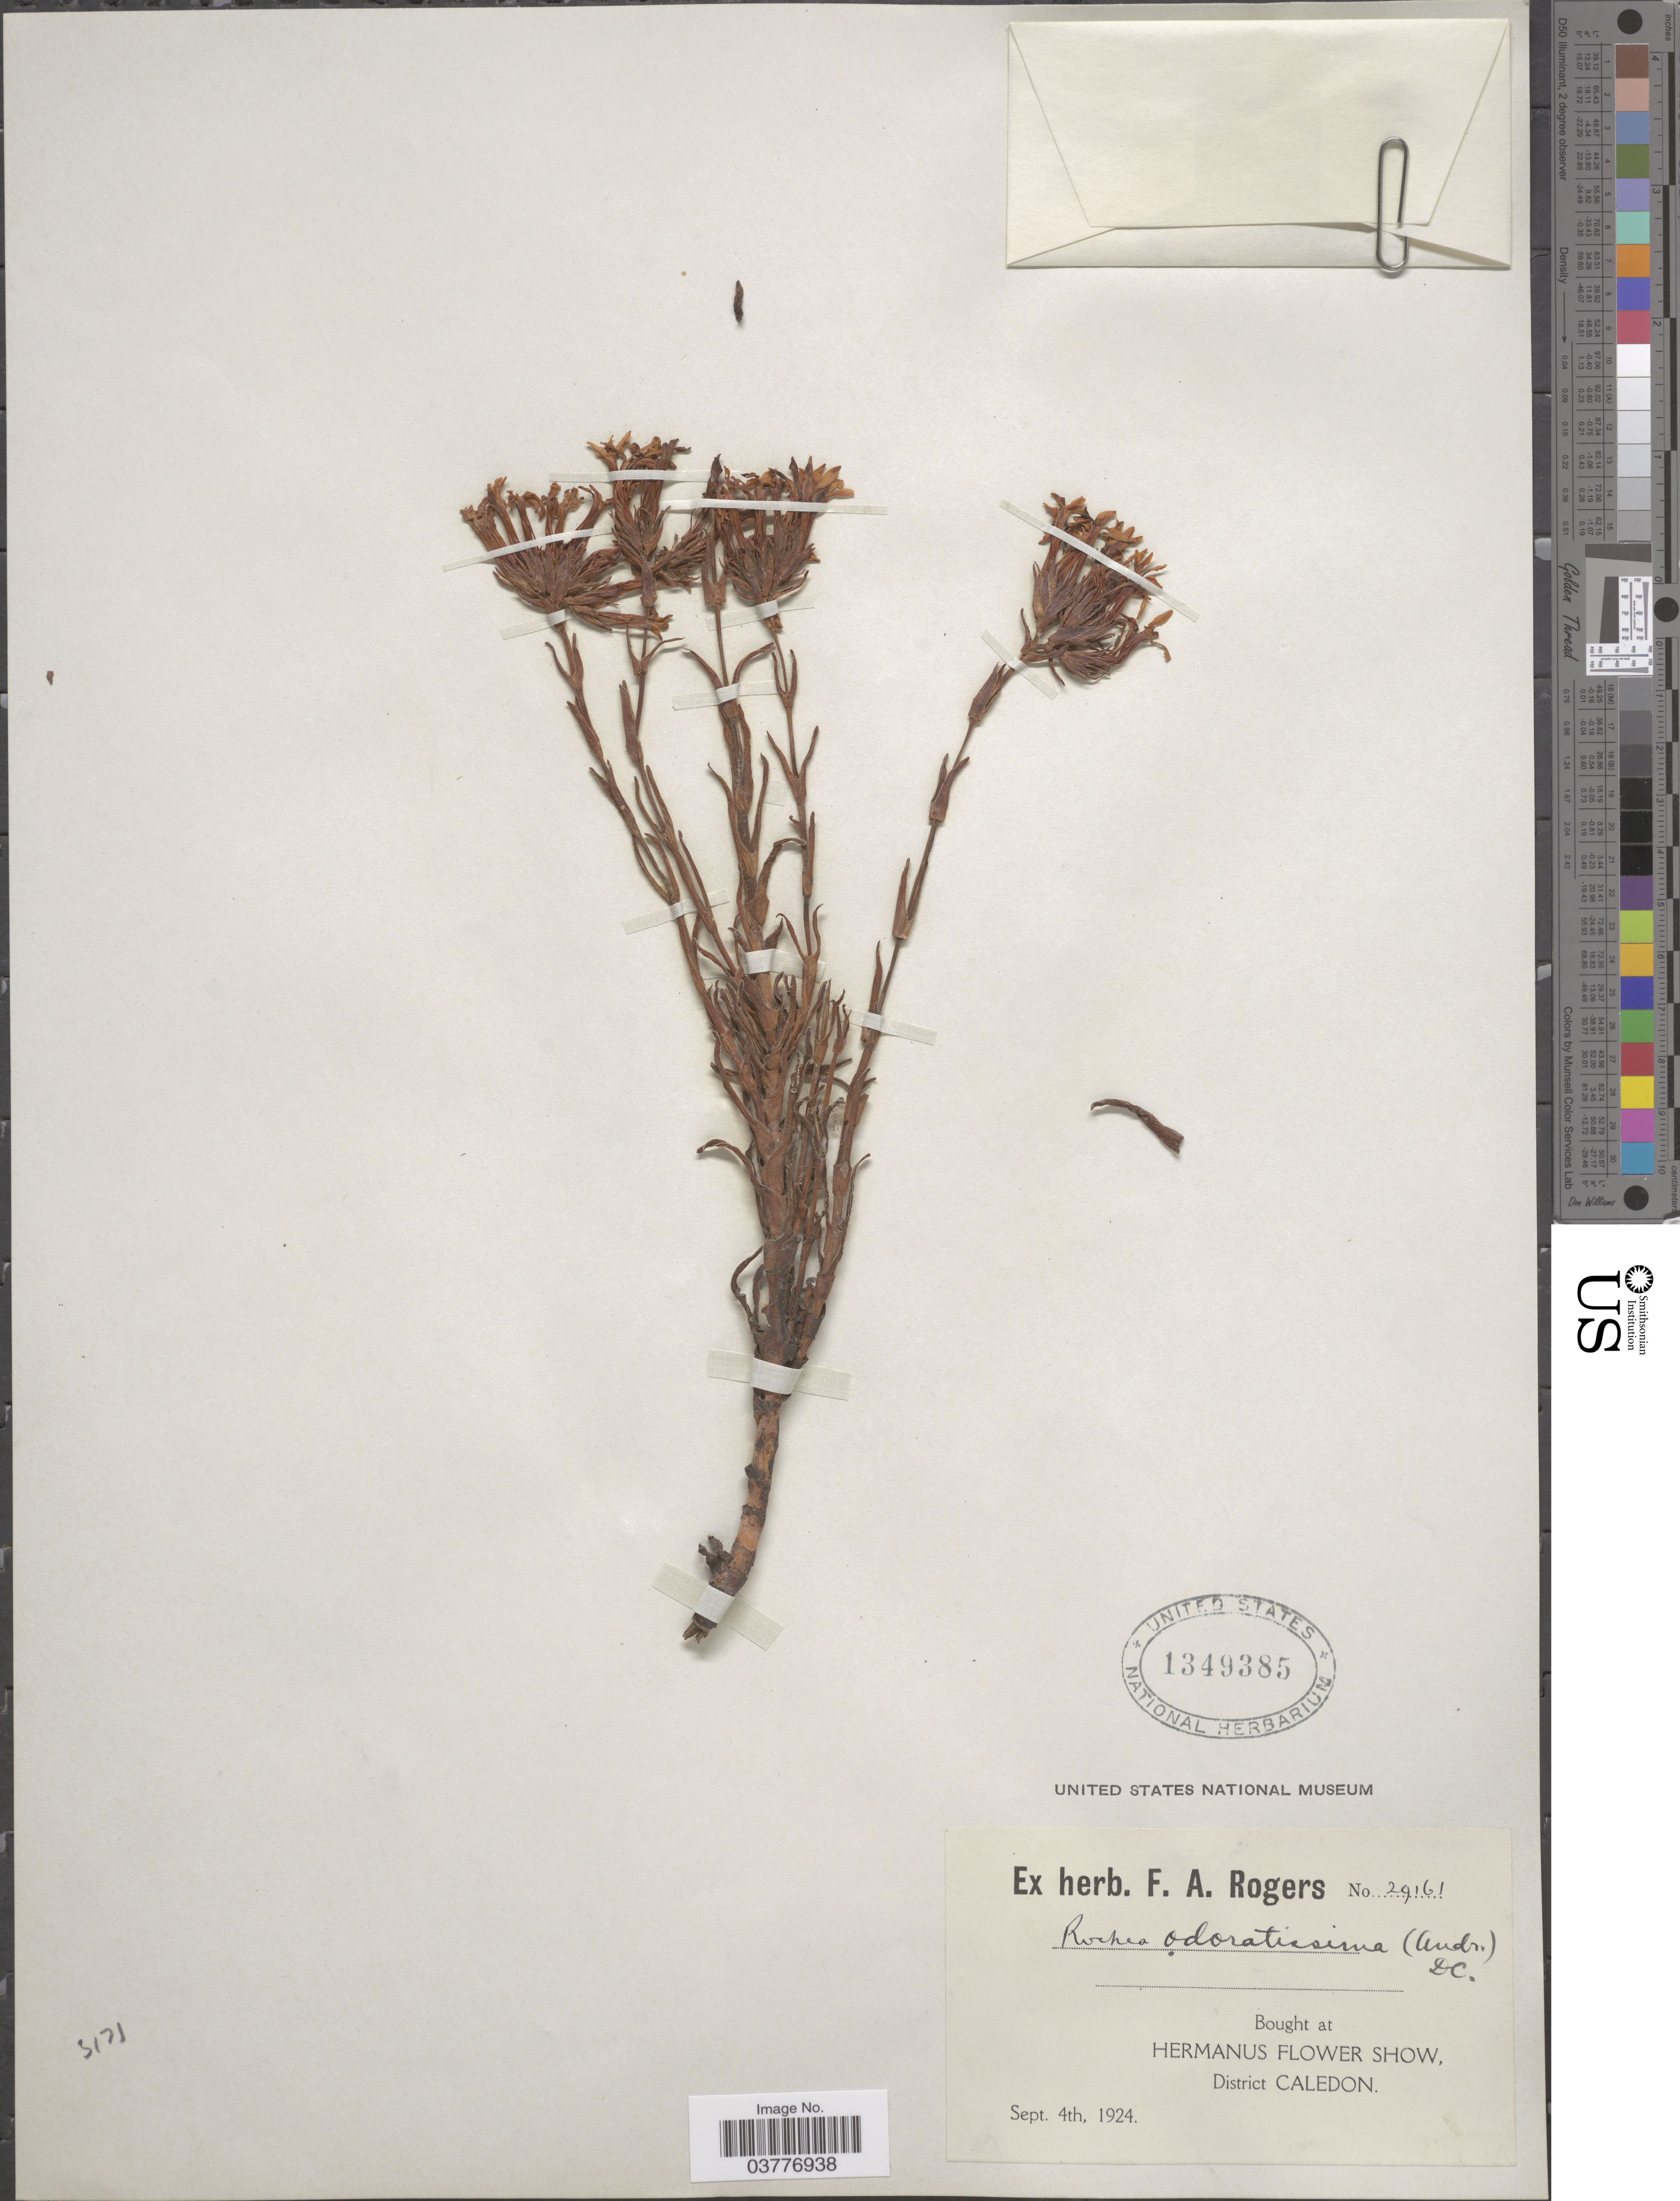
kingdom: Plantae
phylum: Tracheophyta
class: Magnoliopsida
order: Saxifragales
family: Crassulaceae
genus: Crassula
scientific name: Crassula fascicularis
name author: Lam.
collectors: ex herb. F. A. Rodgers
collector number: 29161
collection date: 1924-09-04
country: South Africa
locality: Bought at Hermanus Flower Show, District Caledon.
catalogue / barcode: US 1349385